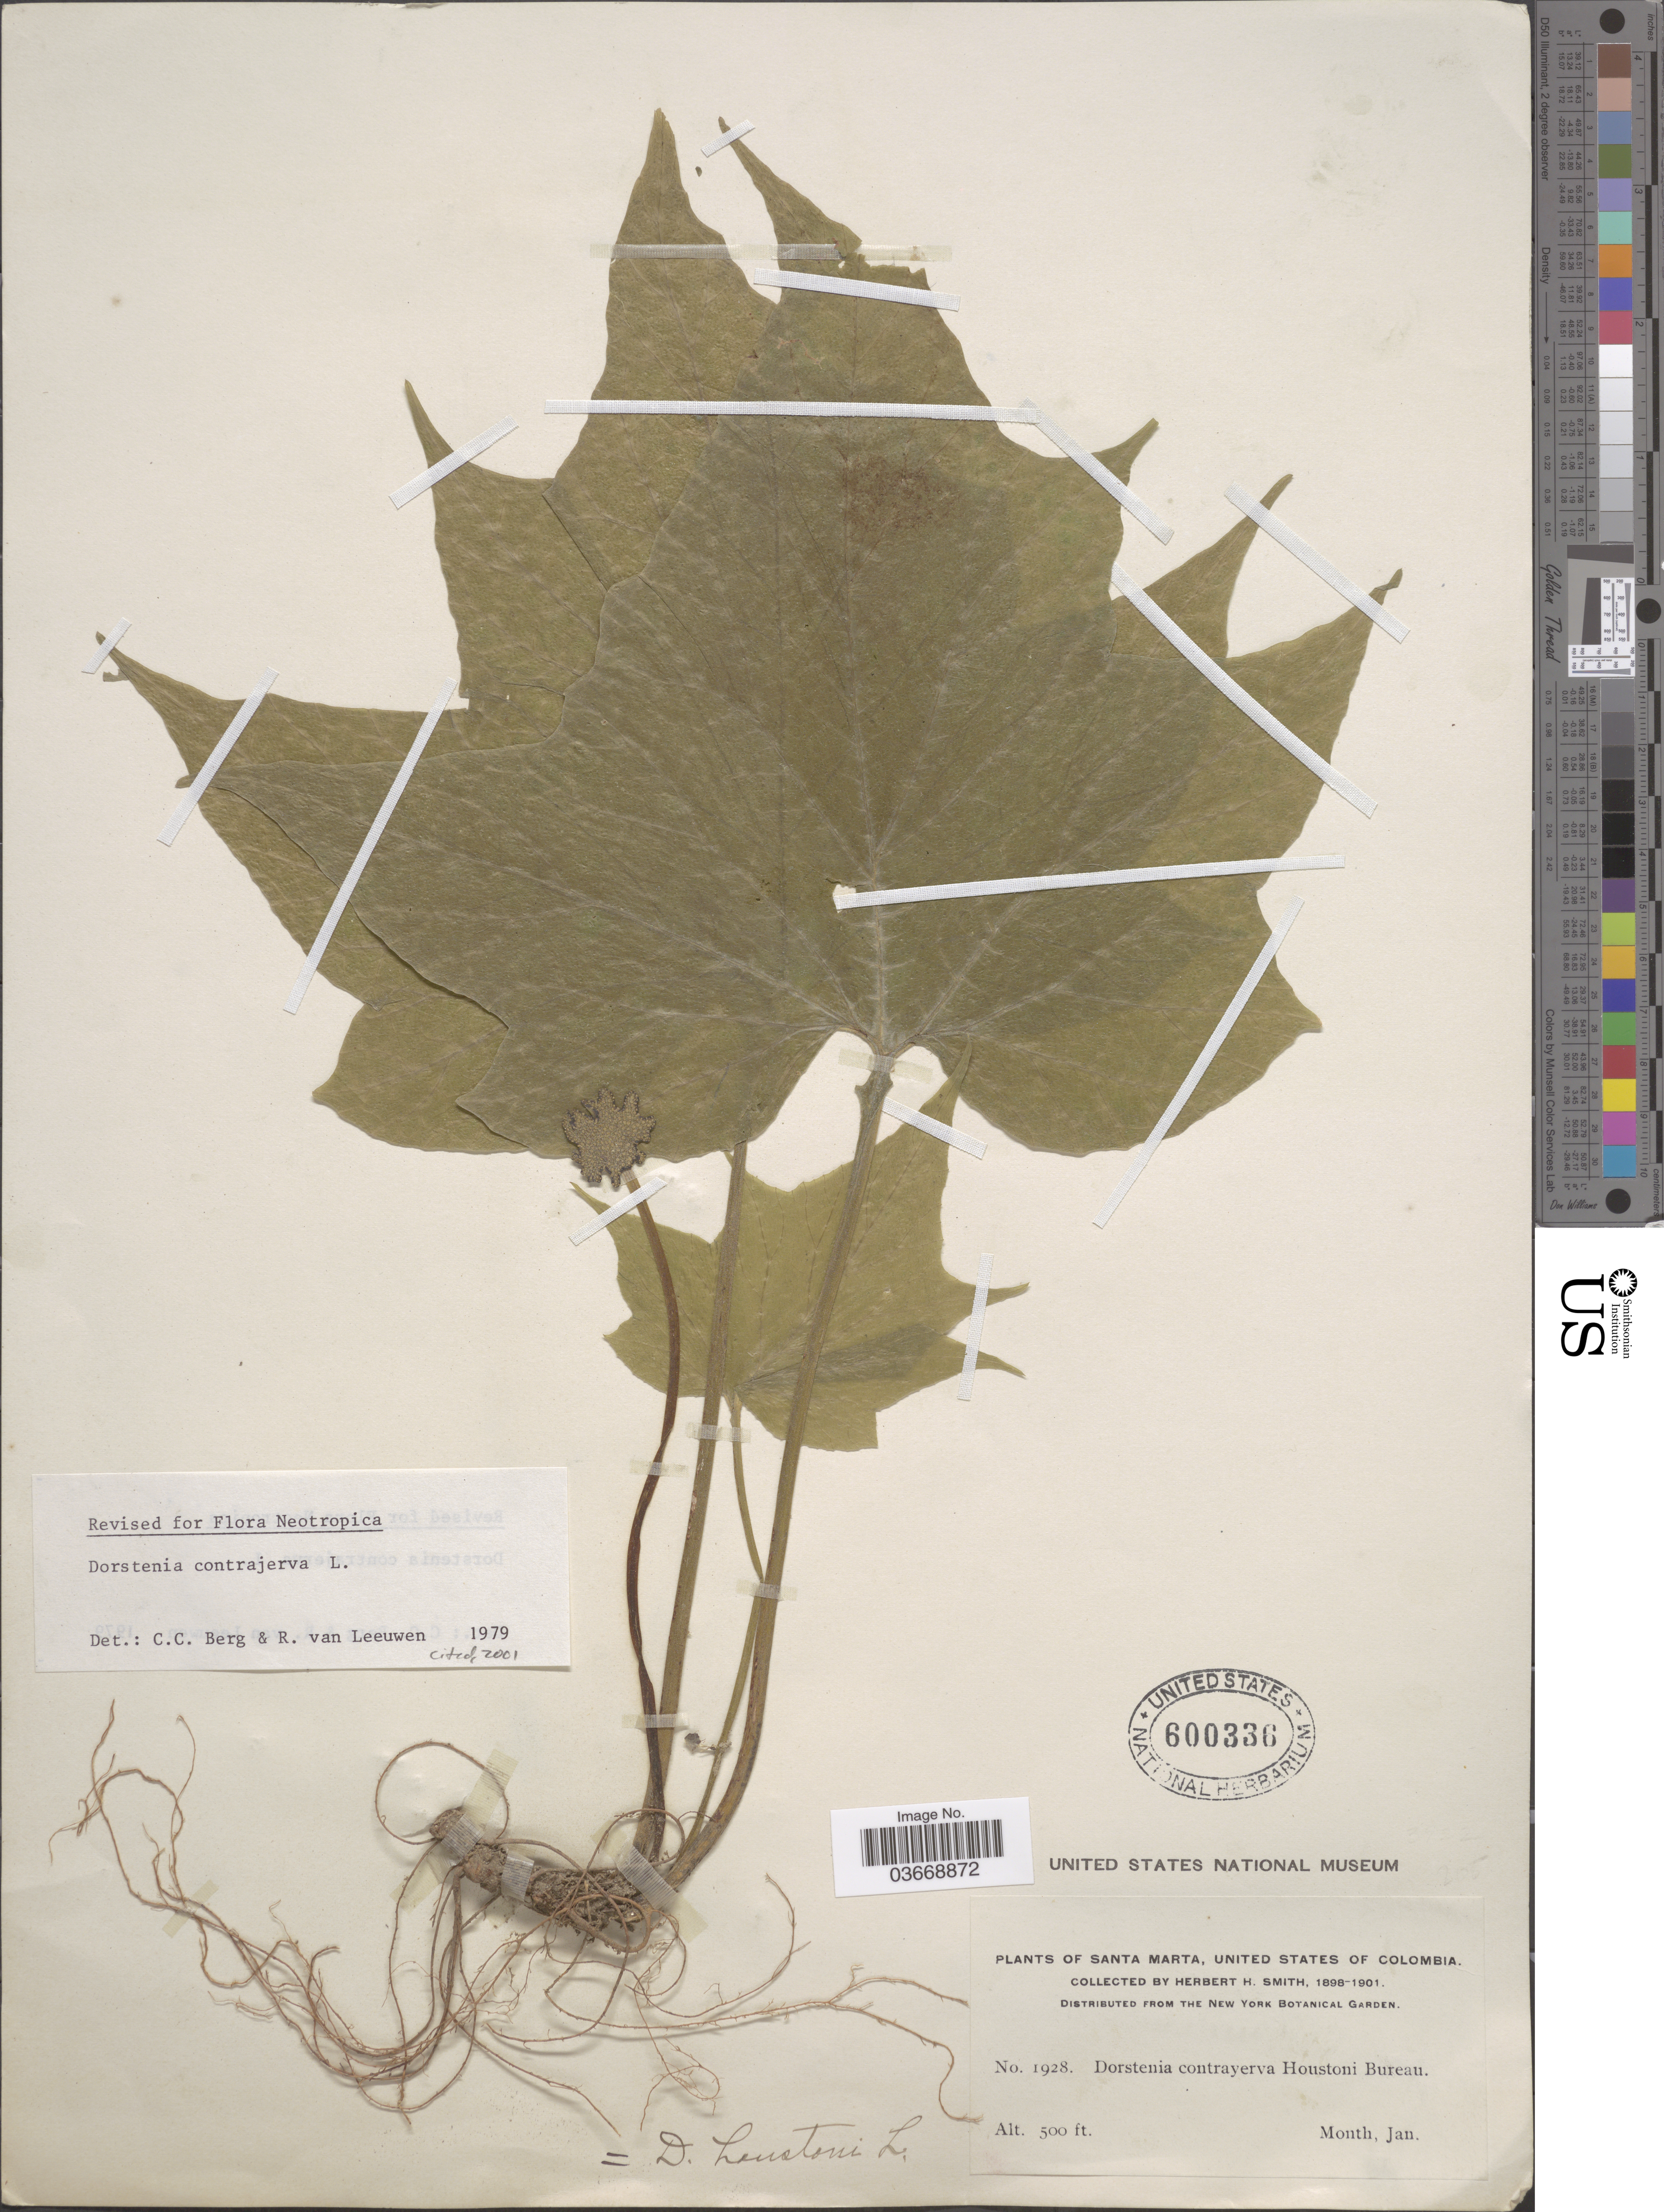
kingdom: Plantae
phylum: Tracheophyta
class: Magnoliopsida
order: Rosales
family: Moraceae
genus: Dorstenia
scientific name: Dorstenia contrajerva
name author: L.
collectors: Herbert H. Smith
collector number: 1928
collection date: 1898-01/1901-01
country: Colombia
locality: Santa Marta, United States of Colombia.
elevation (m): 152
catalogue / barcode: US 600336